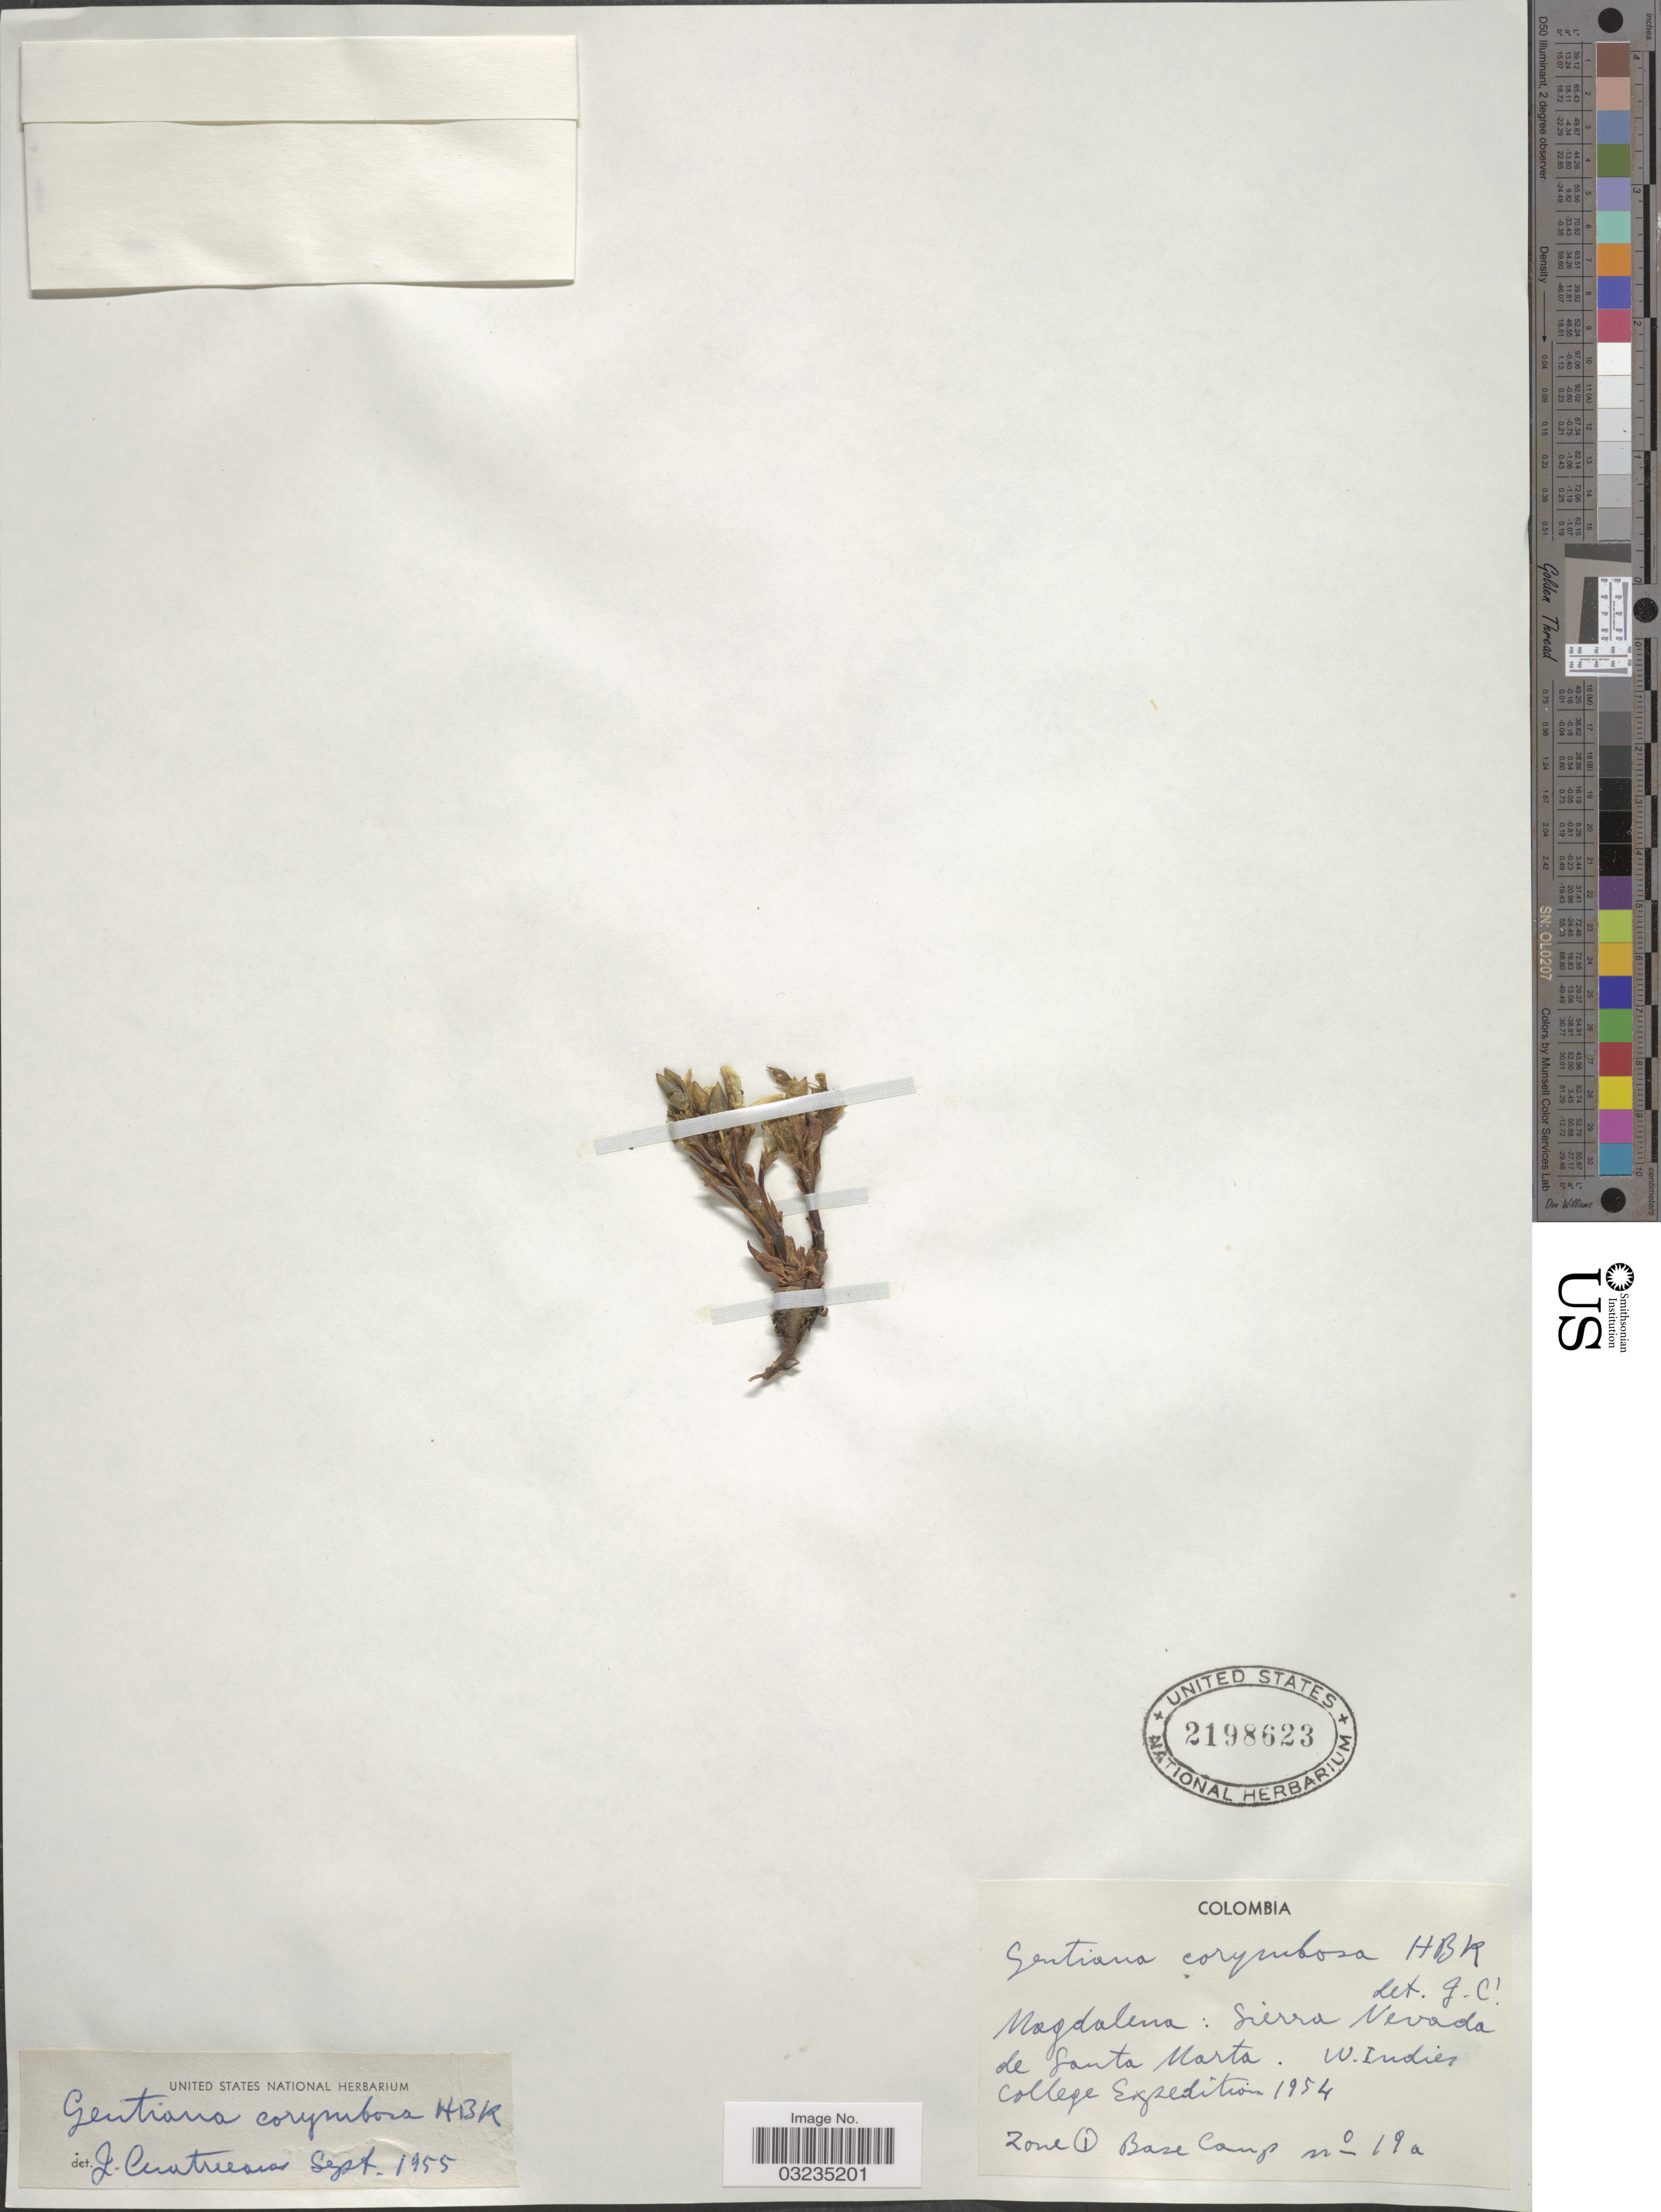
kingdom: Plantae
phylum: Tracheophyta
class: Magnoliopsida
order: Gentianales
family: Gentianaceae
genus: Gentiana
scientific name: Gentiana corymbosa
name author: Humb. et al.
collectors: College of the West Indies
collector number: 19a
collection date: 1954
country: Colombia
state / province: Magdalena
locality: Sierra Nevada de Santa Marta. Zone 1 Base Camp.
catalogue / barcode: US 2198623